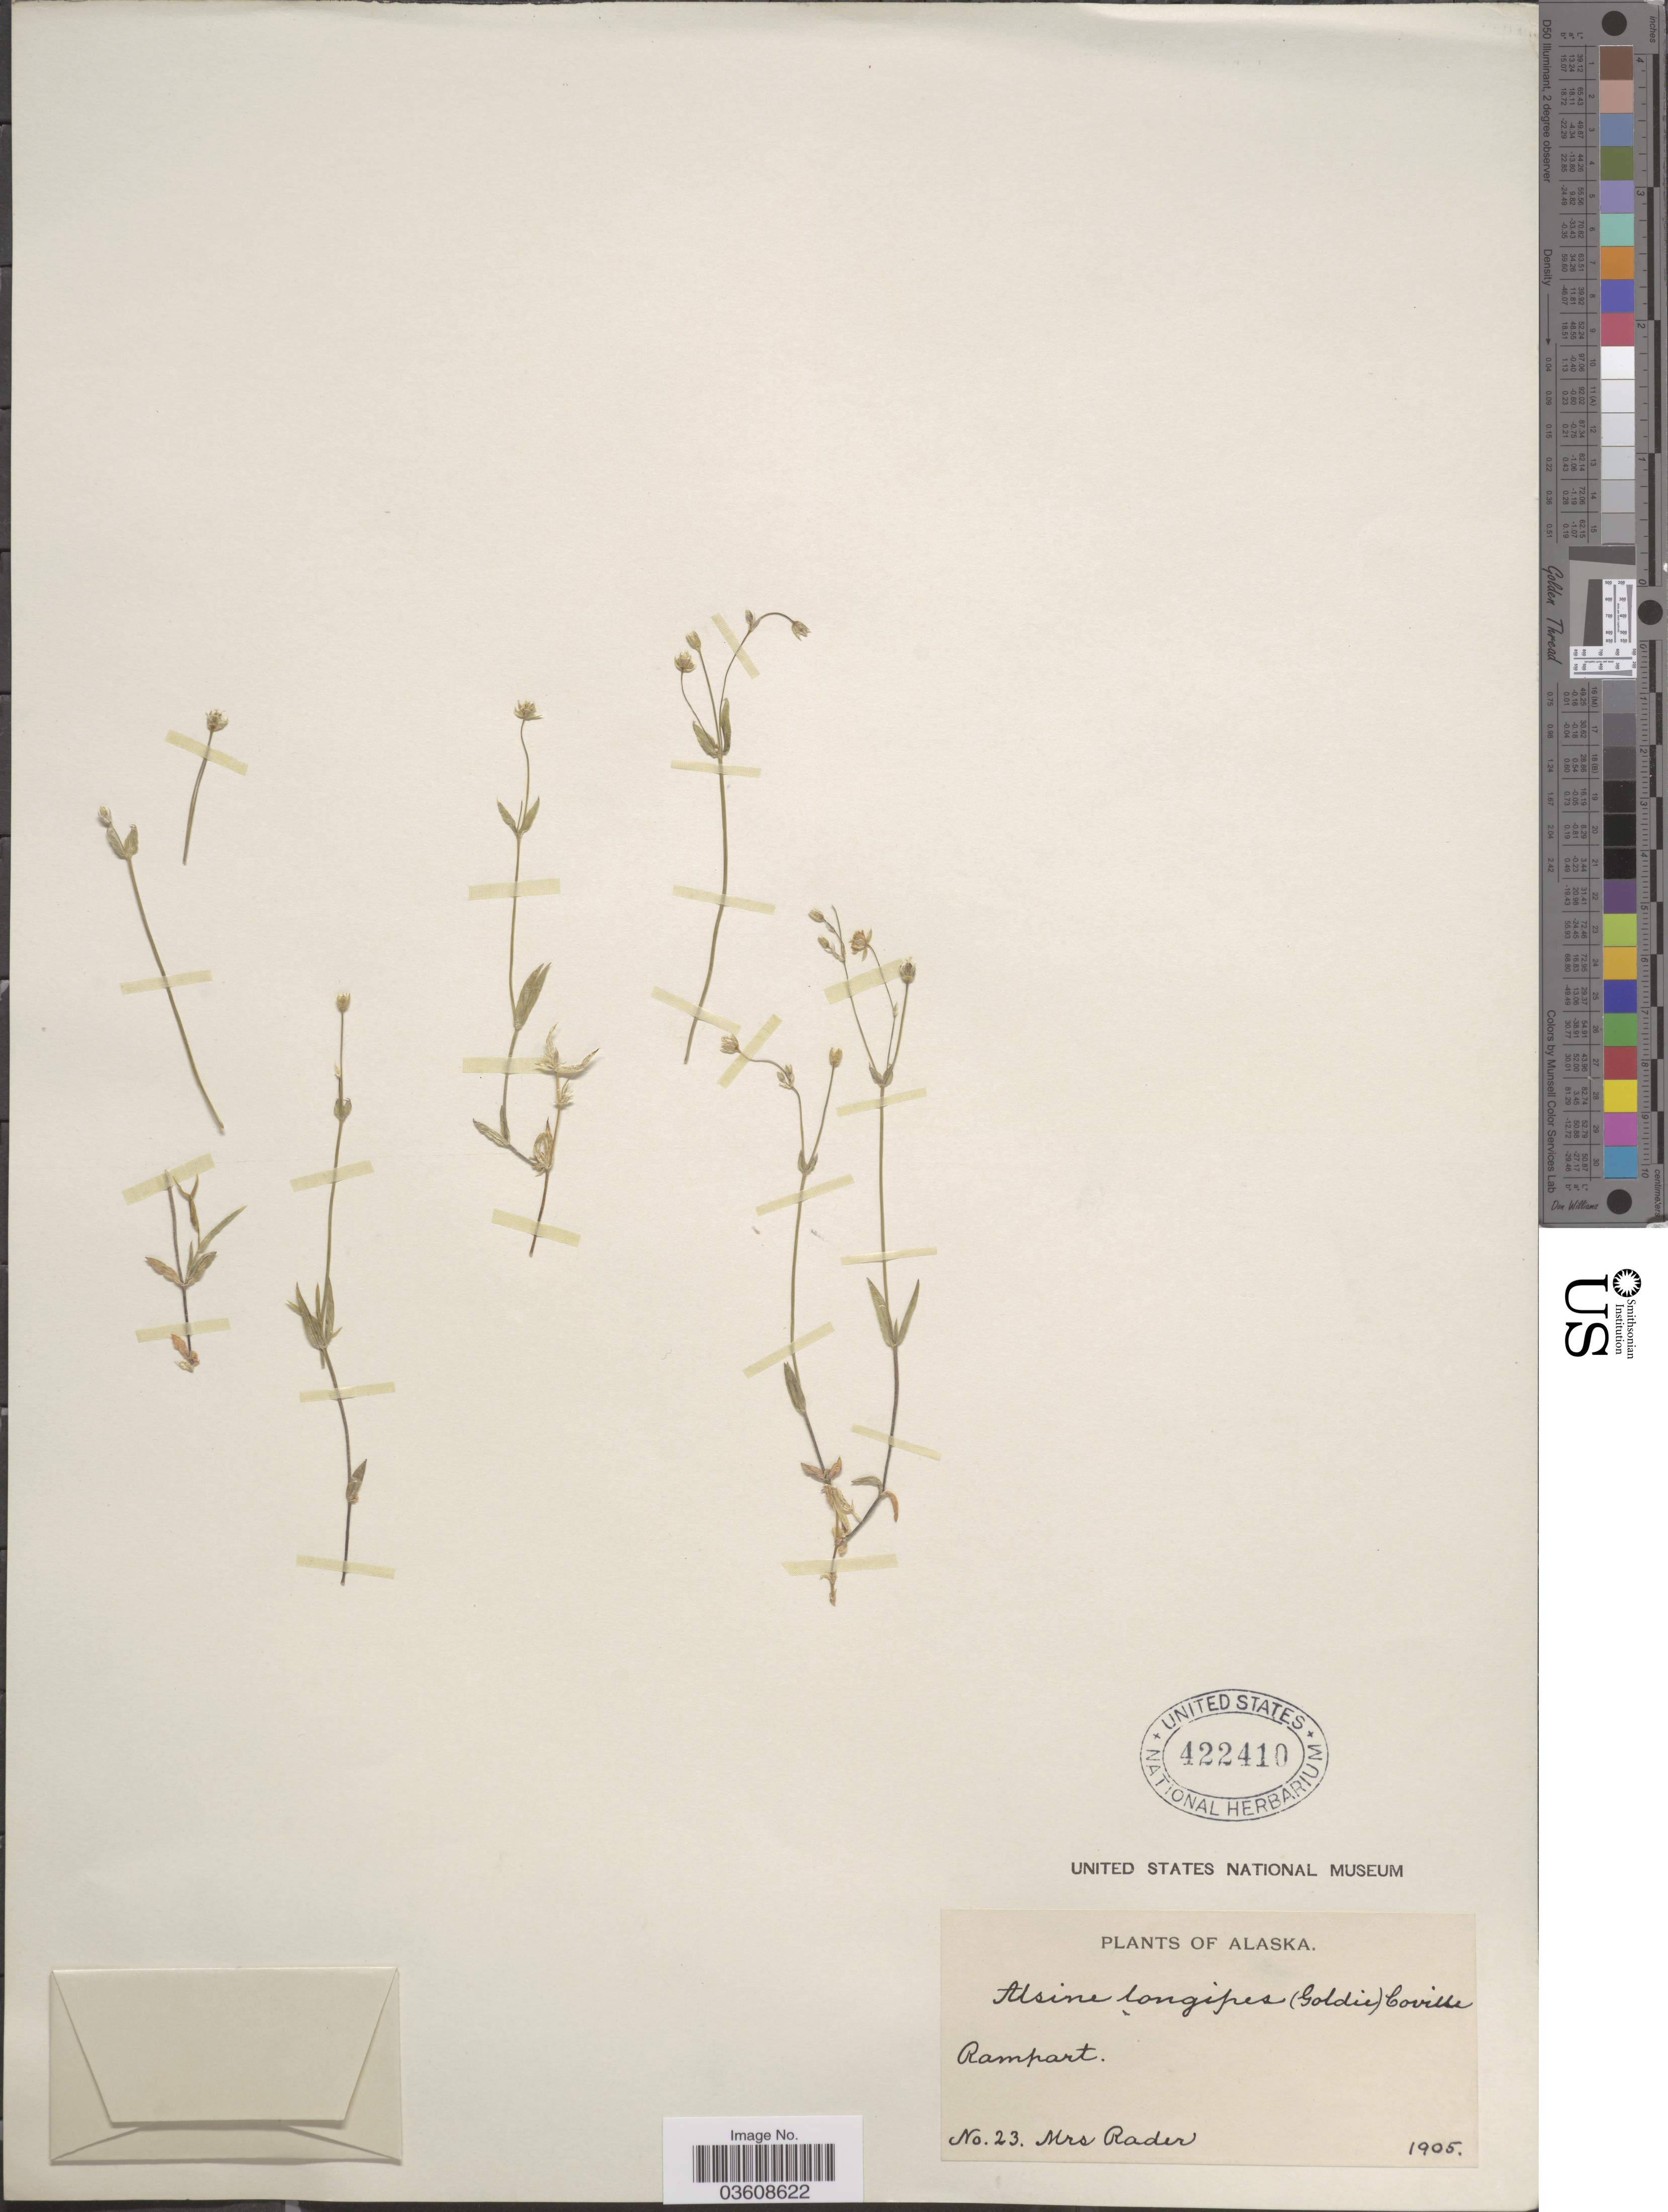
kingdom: Plantae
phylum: Tracheophyta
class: Magnoliopsida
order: Caryophyllales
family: Caryophyllaceae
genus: Stellaria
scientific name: Stellaria longipes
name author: Goldie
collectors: Mrs. Rader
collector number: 23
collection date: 1905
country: United States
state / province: Alaska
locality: Rampart.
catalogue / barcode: US 422410